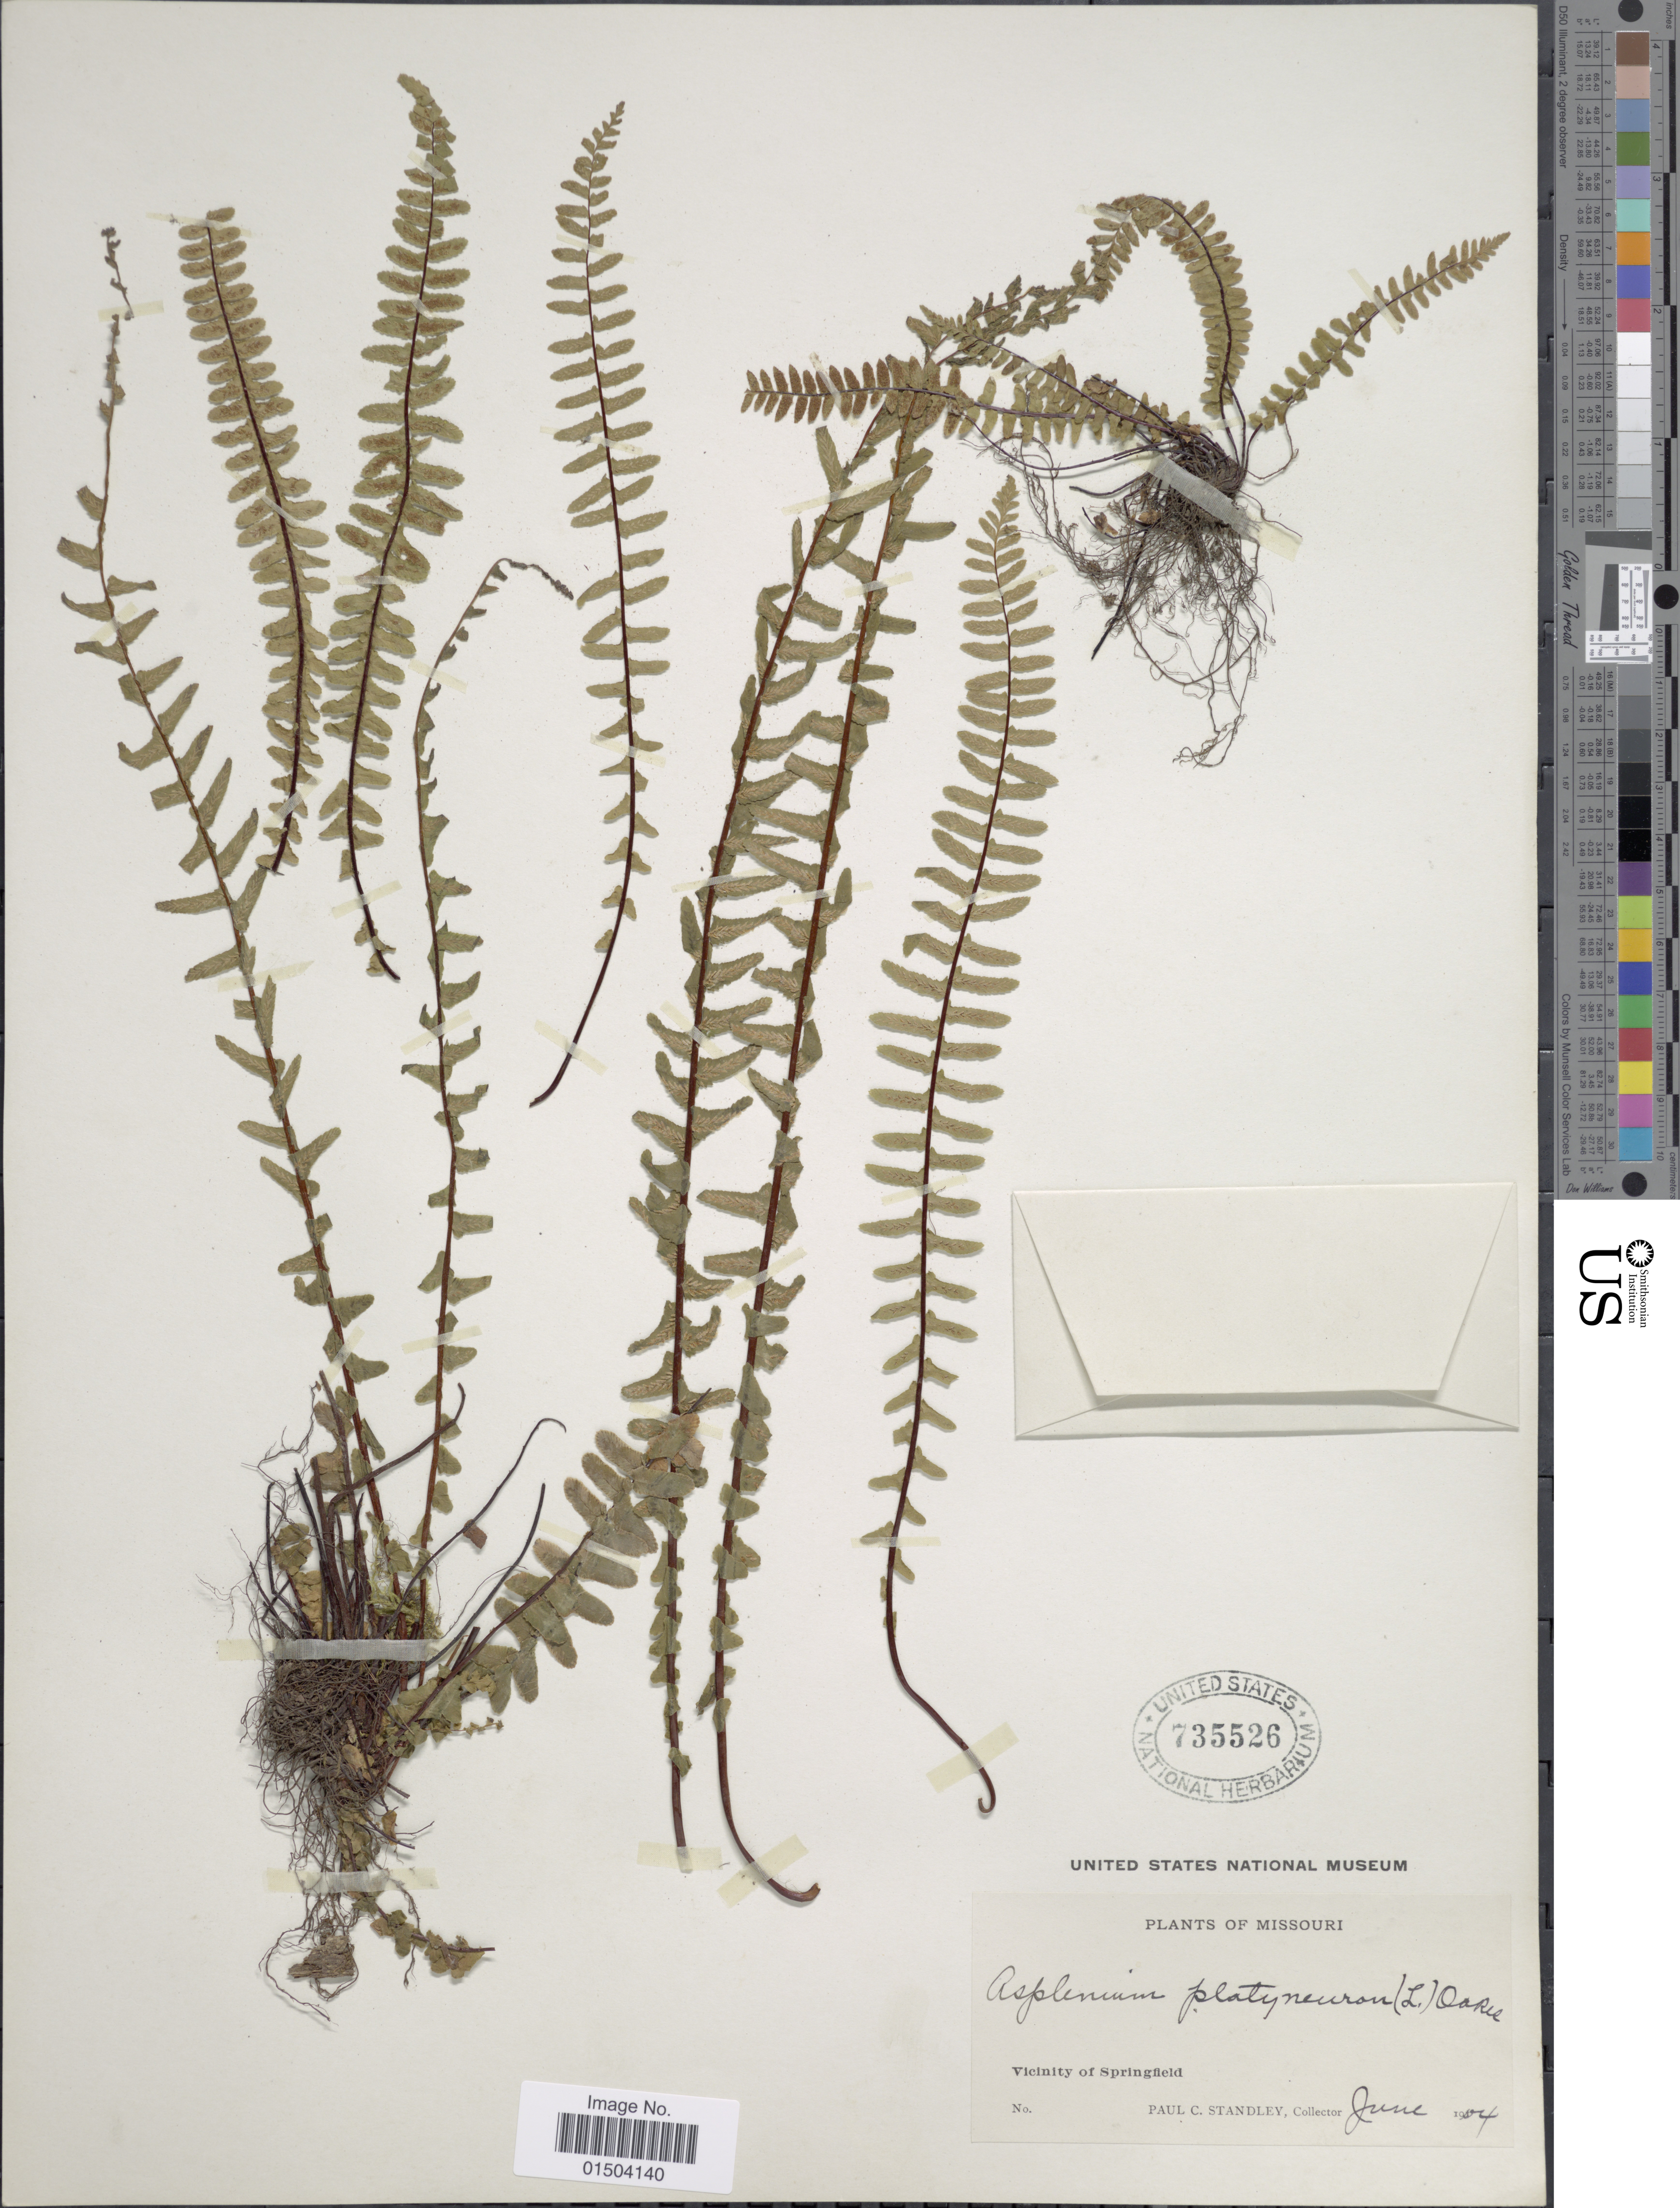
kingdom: Plantae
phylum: Tracheophyta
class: Polypodiopsida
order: Polypodiales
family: Aspleniaceae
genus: Asplenium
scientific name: Asplenium platyneuron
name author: (L.) Britton, Stearns & Poggenb.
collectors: P. C. Standley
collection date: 1904-06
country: United States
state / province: Missouri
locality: Vicinity of Springfield.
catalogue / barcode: US 735526